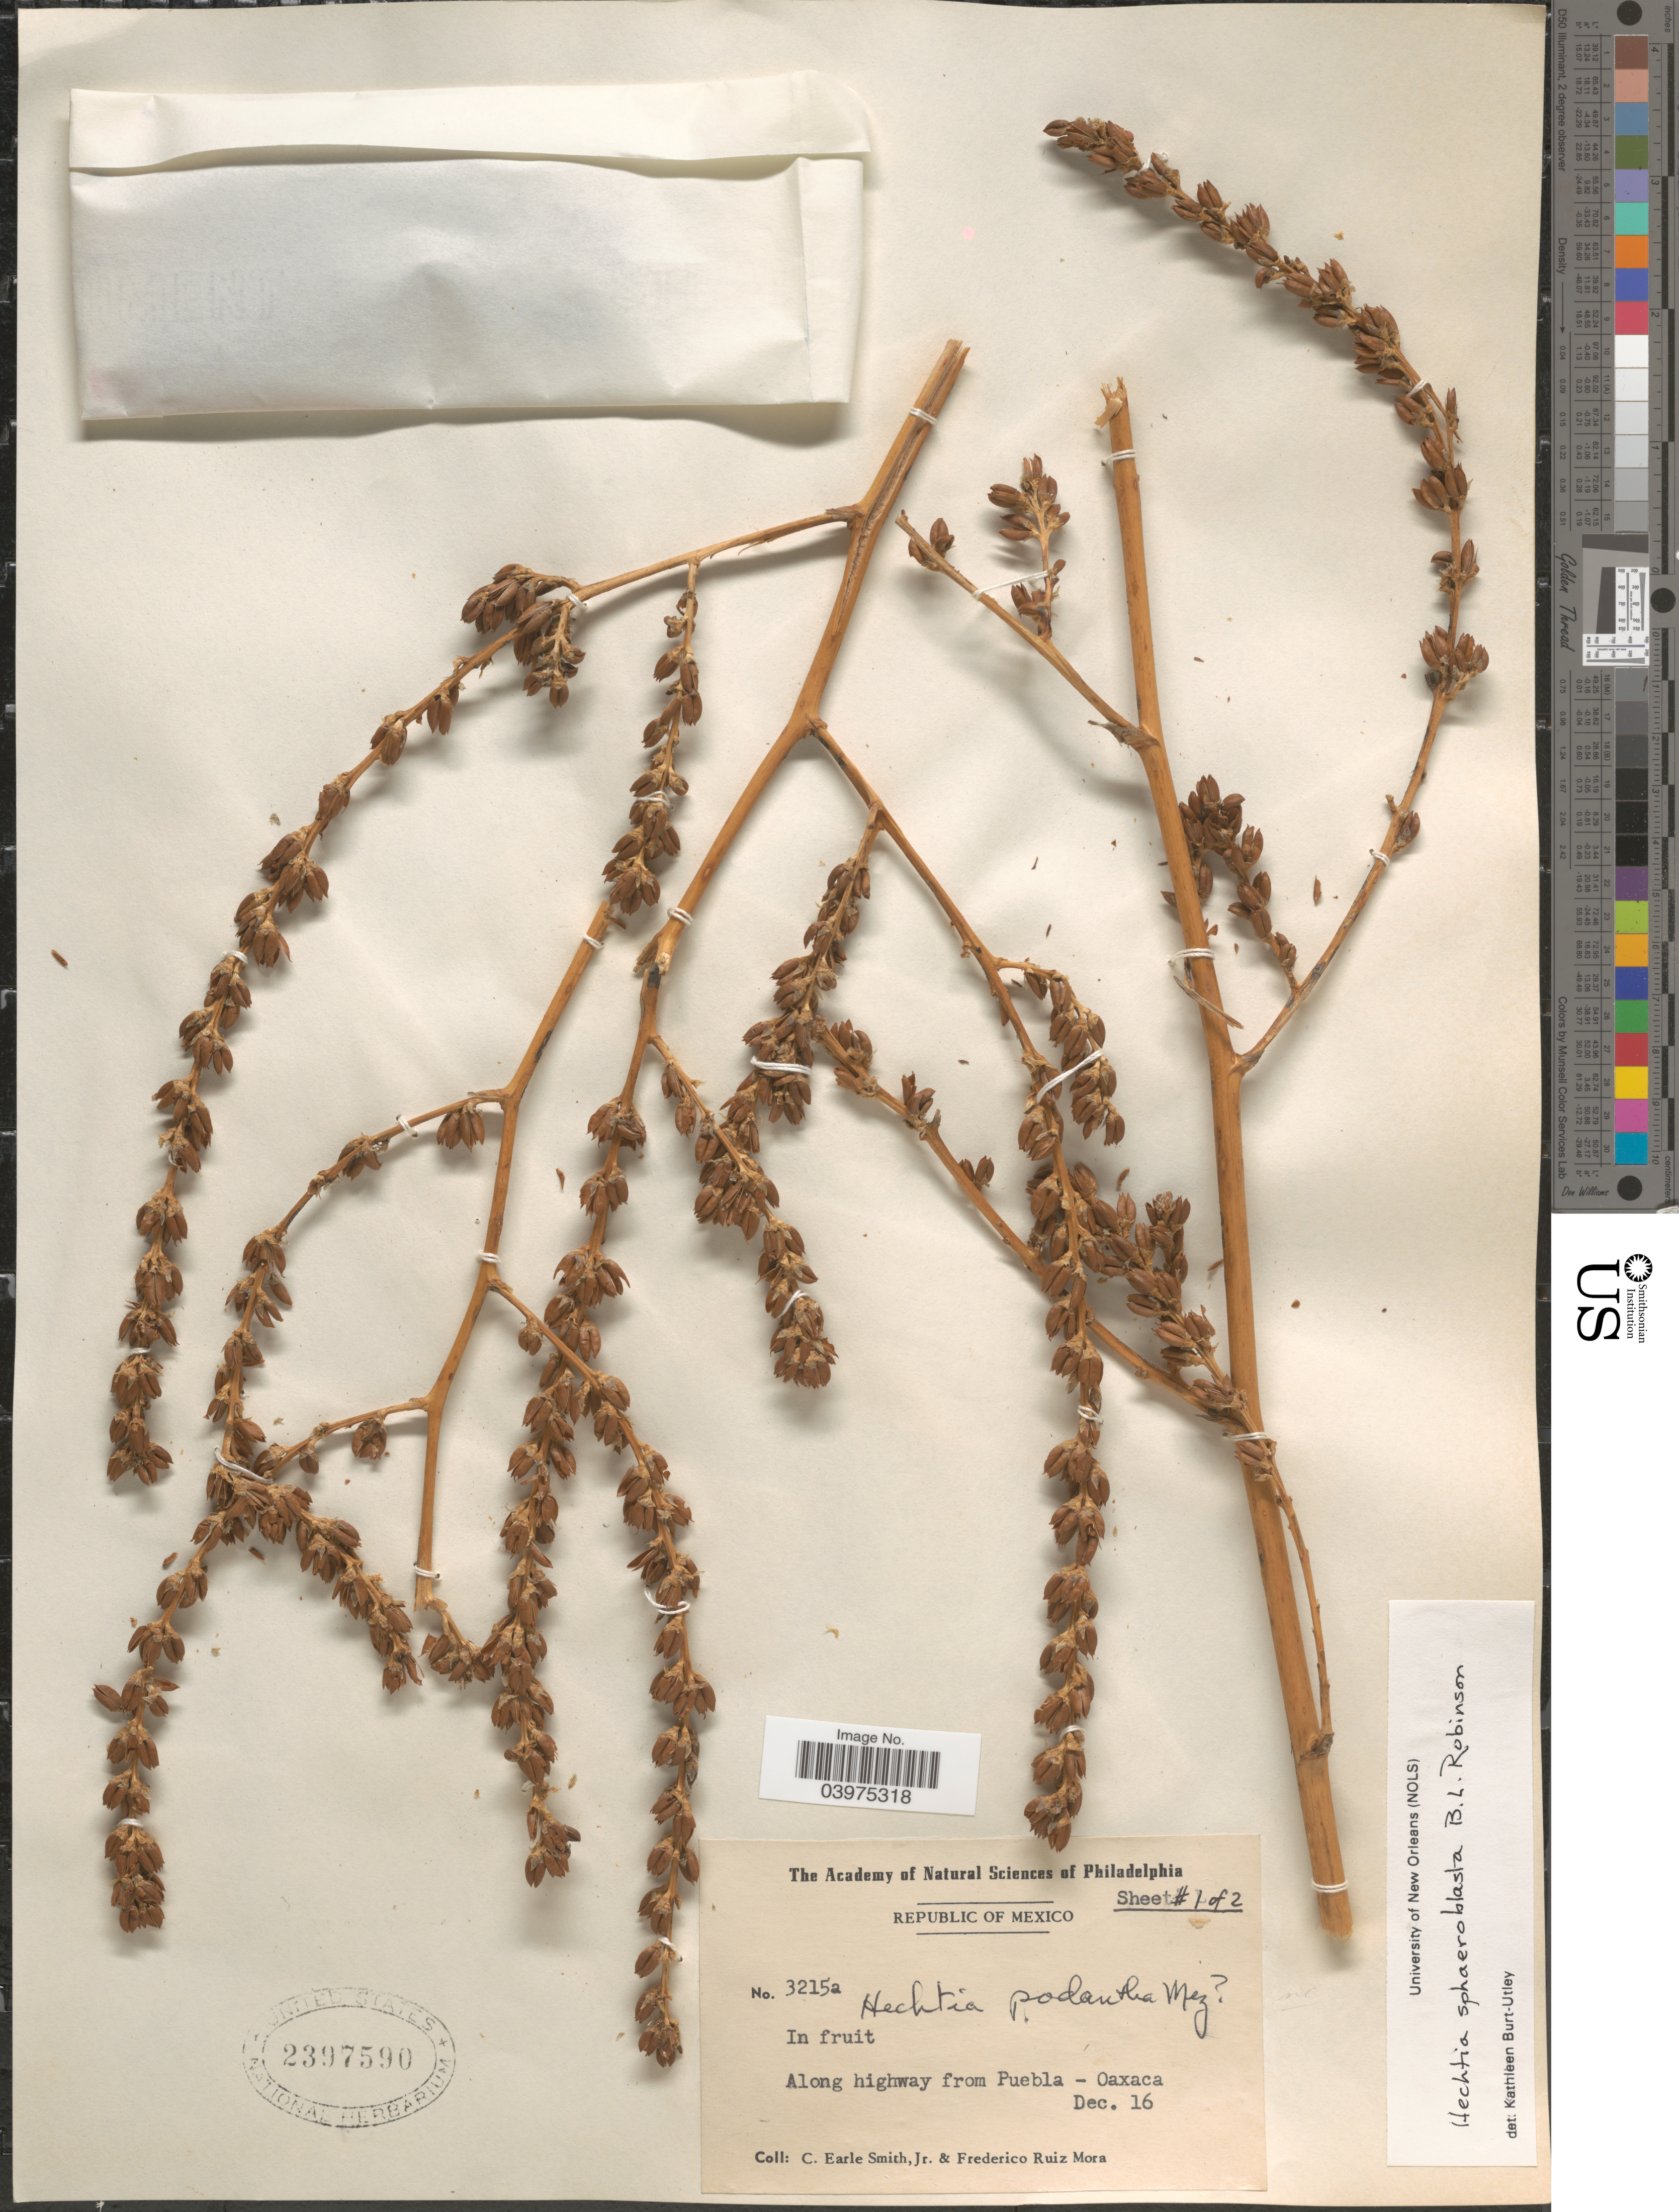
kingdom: Plantae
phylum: Tracheophyta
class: Liliopsida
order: Poales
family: Bromeliaceae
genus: Hechtia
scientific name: Hechtia sphaeroblasta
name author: B.L. Rob.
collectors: C. E. Smith Jr. & Ruiz Mora, F.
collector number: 3215a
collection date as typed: Transcribed d/m/y: /12/16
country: Mexico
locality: Republic Of Mexico. Along highway from Puebla - Oaxaca.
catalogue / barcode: US 2397590